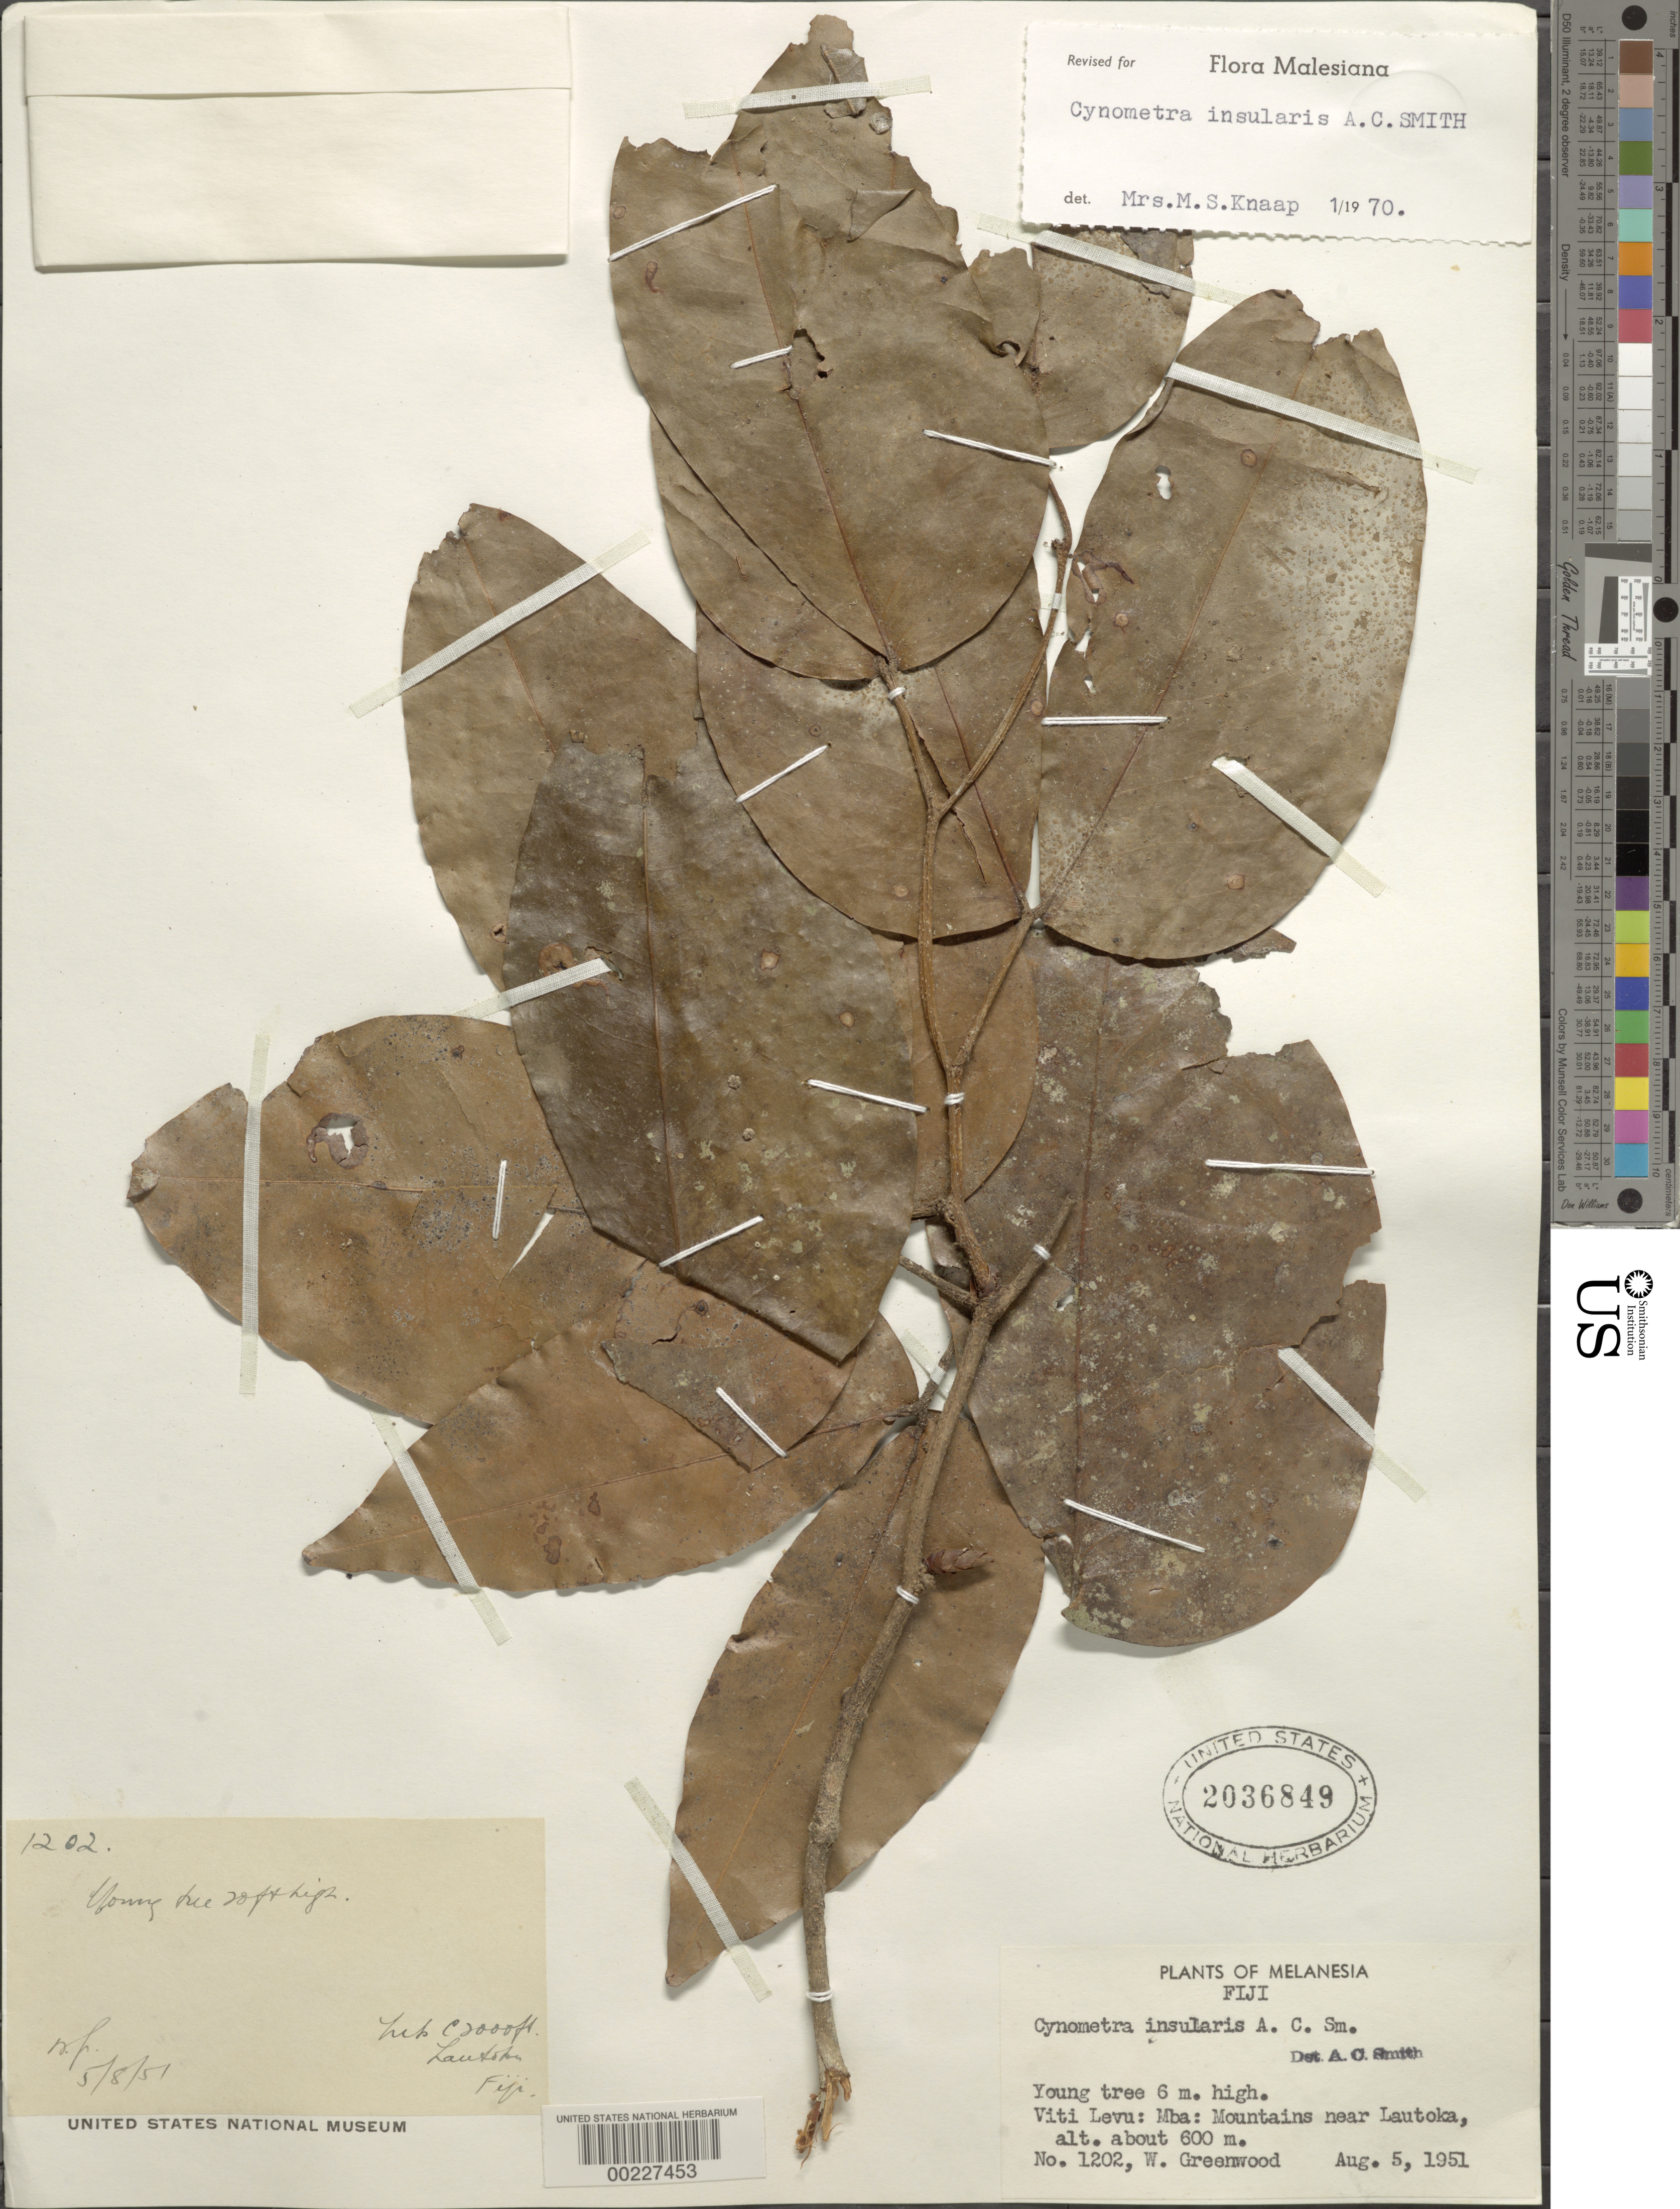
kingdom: Plantae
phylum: Tracheophyta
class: Magnoliopsida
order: Fabales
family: Fabaceae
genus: Cynometra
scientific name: Cynometra insularis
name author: A.C. Sm.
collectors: W. Greenwood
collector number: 1202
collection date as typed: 05 Aug 1951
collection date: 1951-08-05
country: Fiji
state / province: Western Division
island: Viti Levu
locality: Mba Prov.: mountains near lautoka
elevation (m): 600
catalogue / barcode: US 2036849